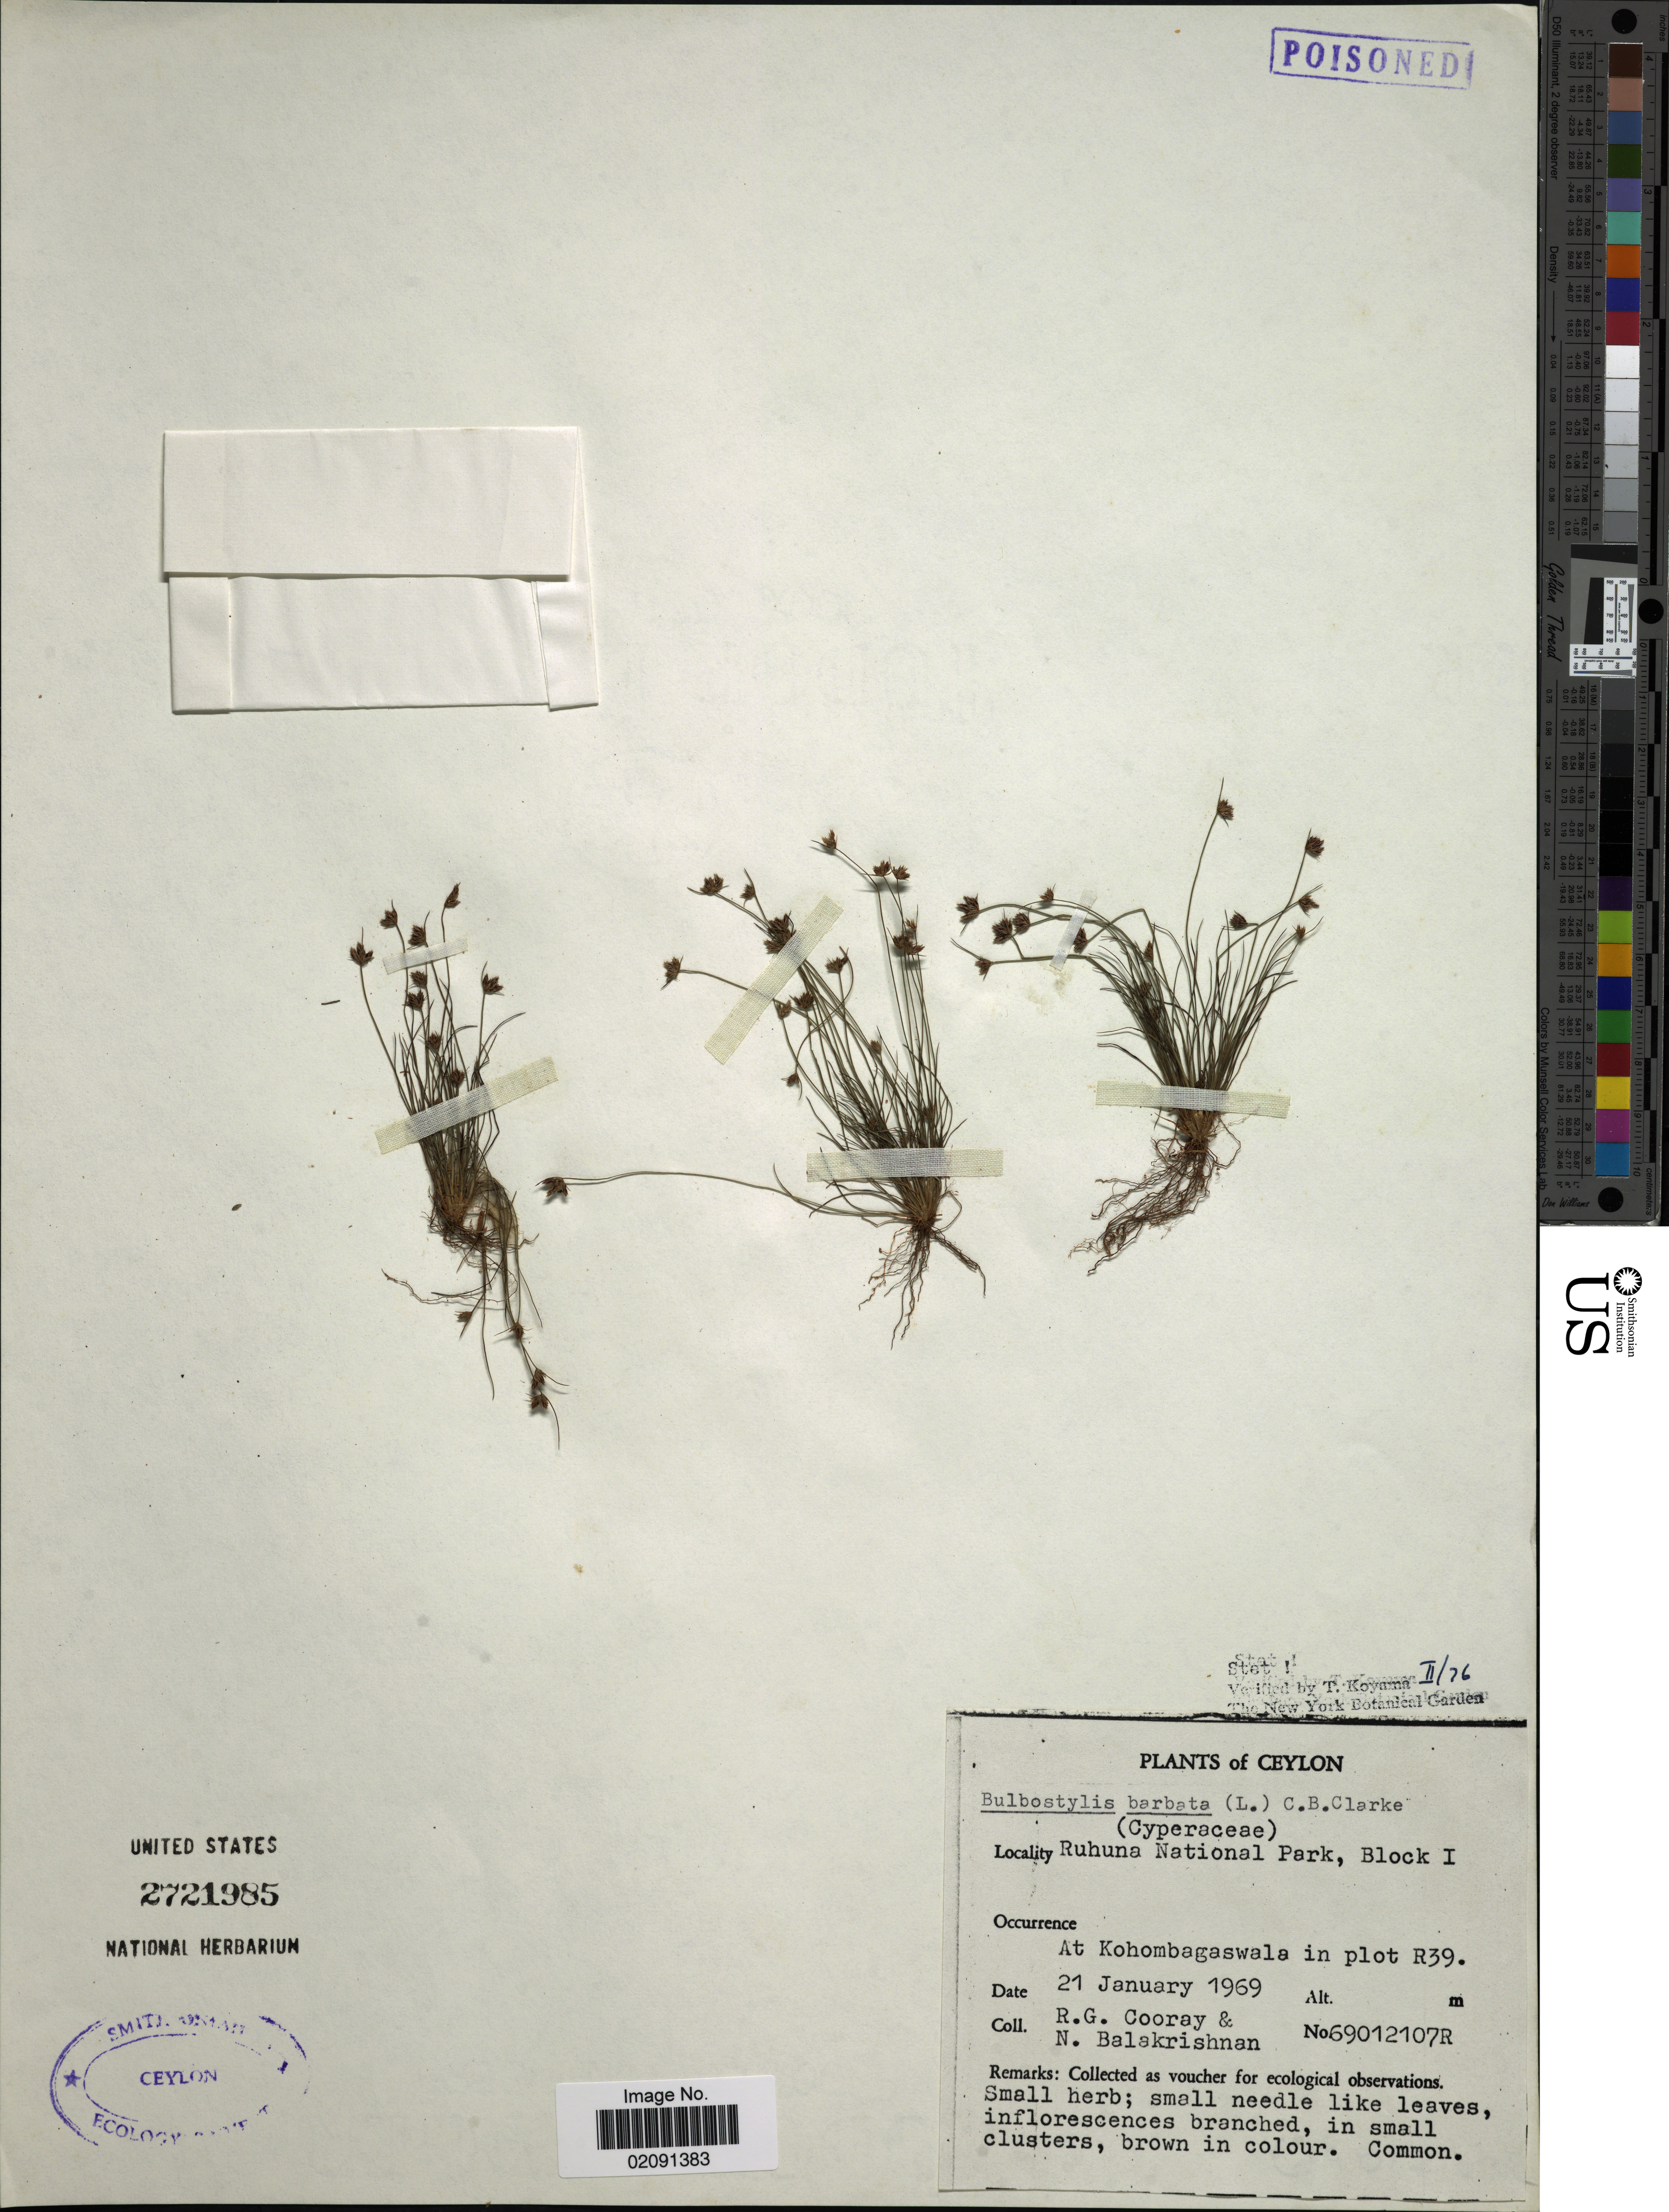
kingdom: Plantae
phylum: Tracheophyta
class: Liliopsida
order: Poales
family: Cyperaceae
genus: Bulbostylis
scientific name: Bulbostylis barbata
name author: (Rottb.) C.B. Clarke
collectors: R. Cooray & N. Balakrishnan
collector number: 69012107R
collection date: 1969-01-21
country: Sri Lanka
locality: Ceylon, Ruhuna National Park, Block 1, Kohombagaswala in plot R39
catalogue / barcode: US 2721985